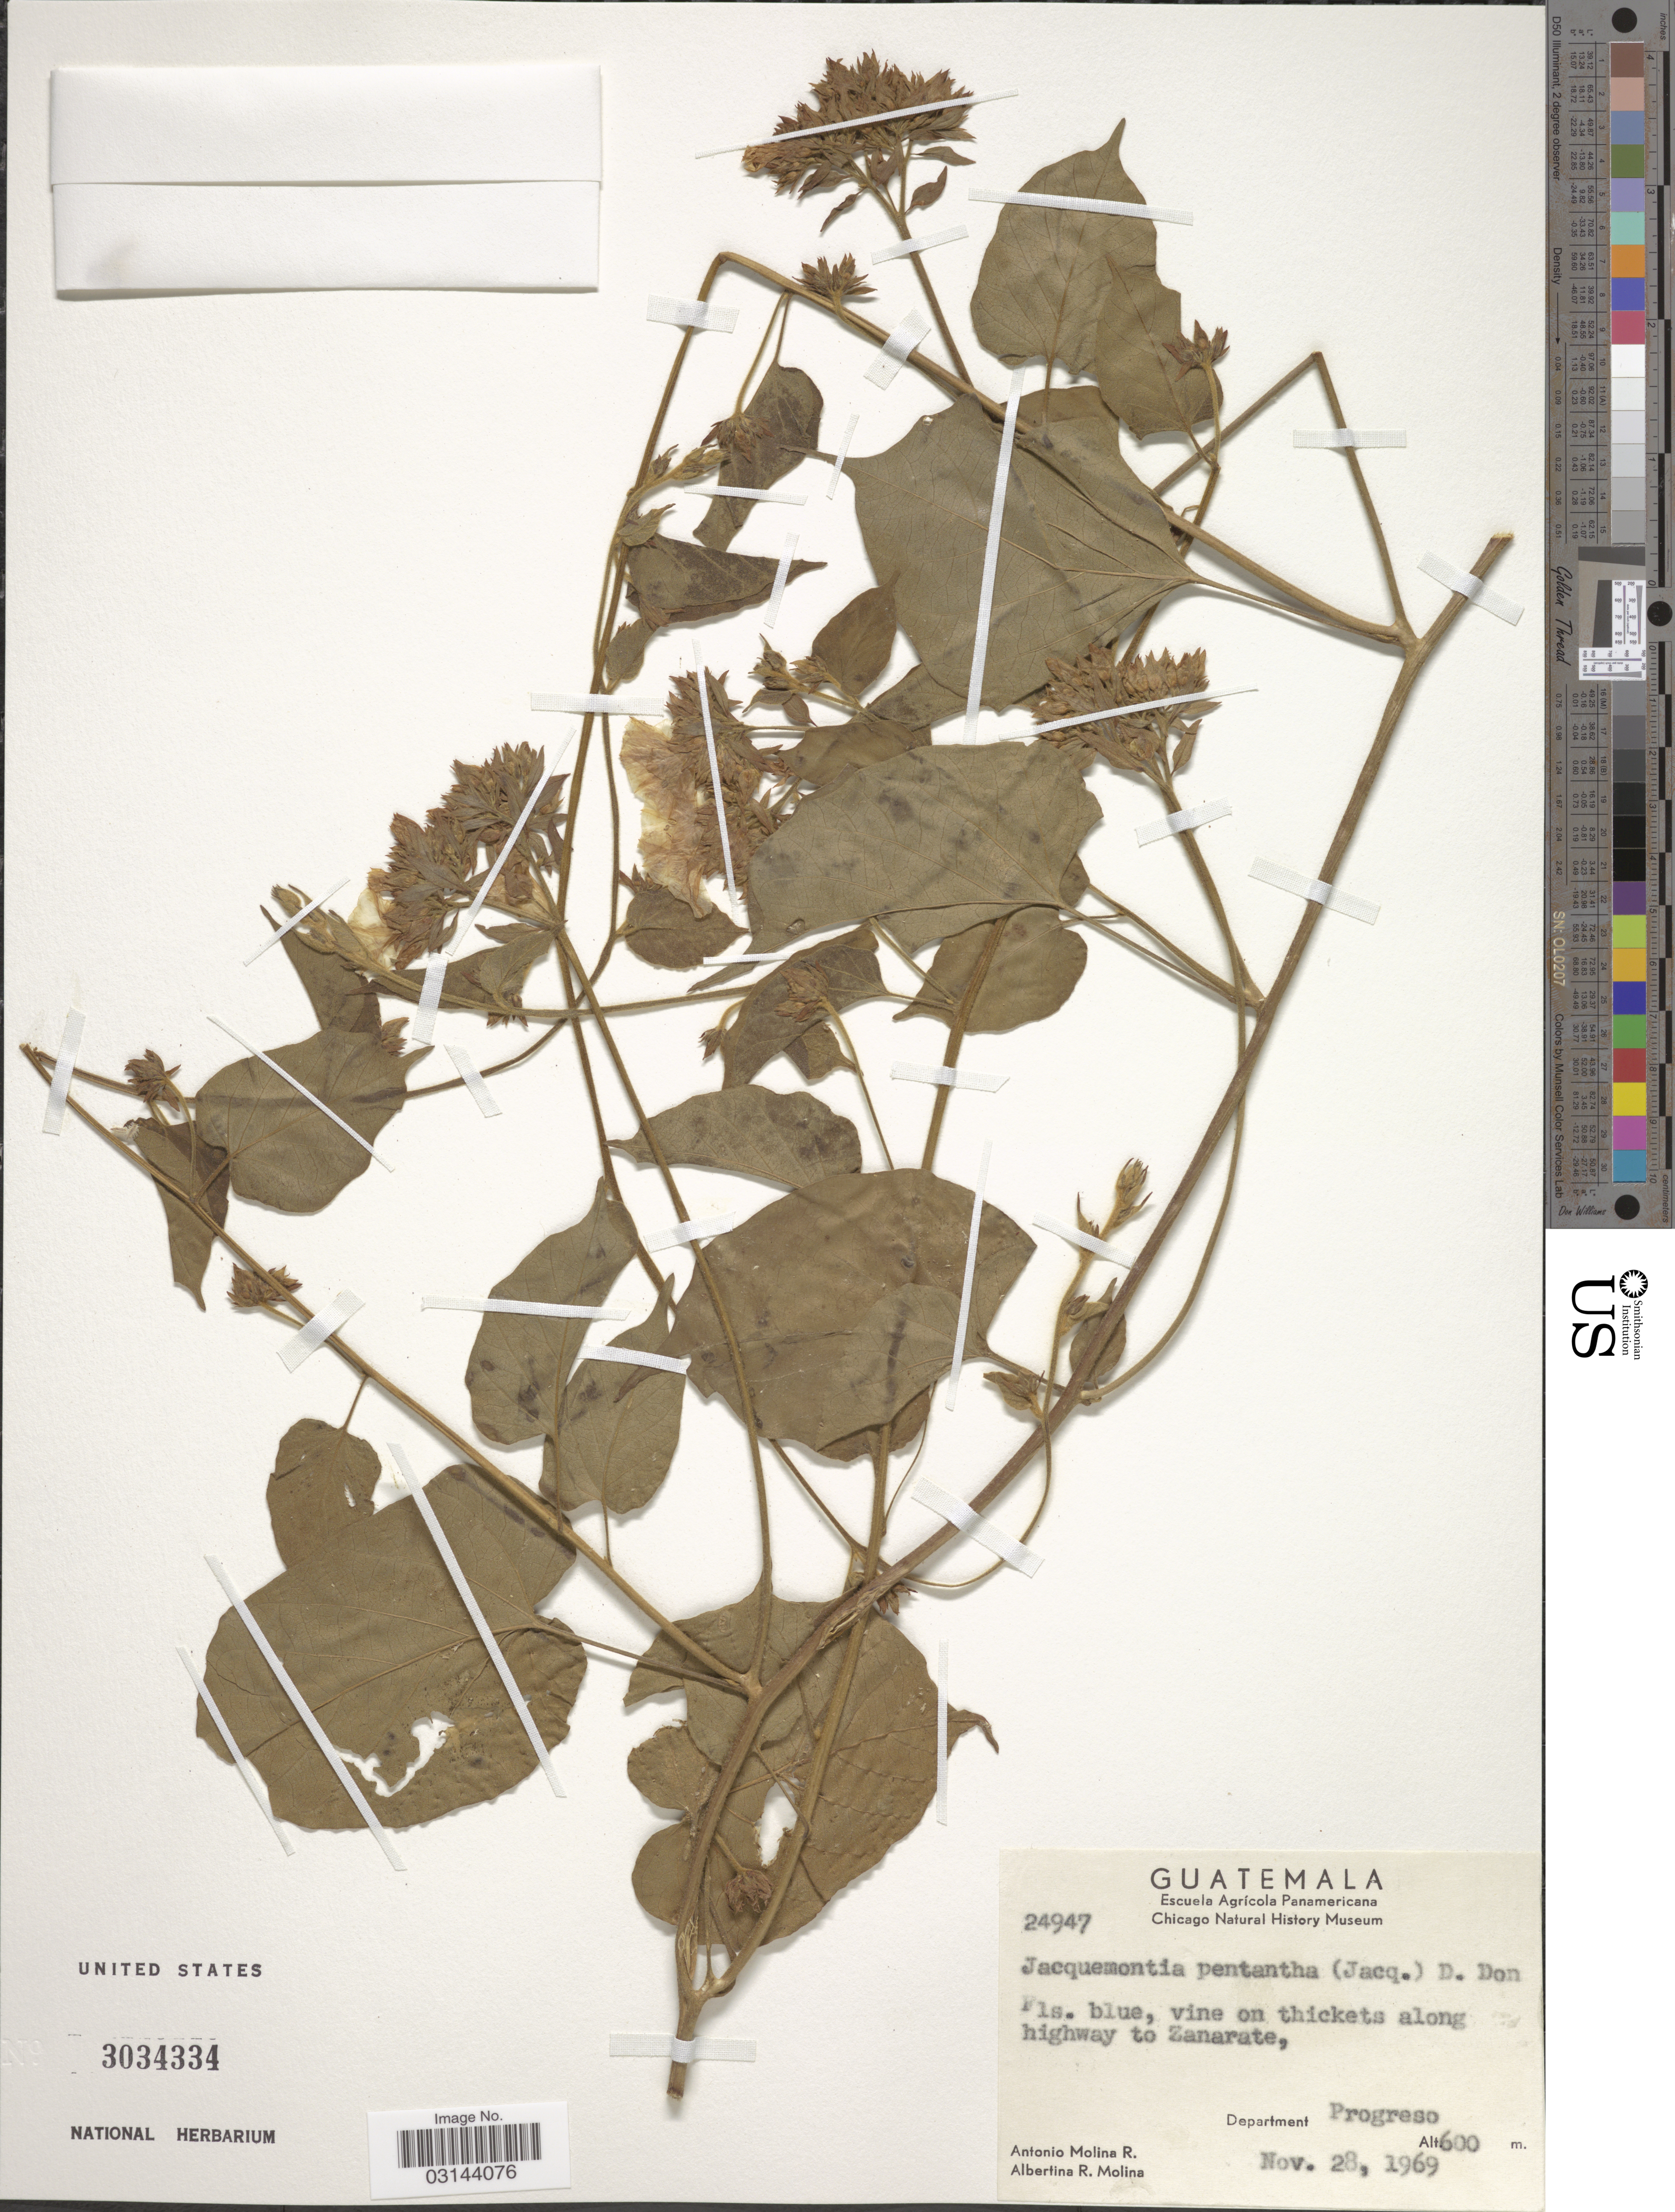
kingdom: Plantae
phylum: Tracheophyta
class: Magnoliopsida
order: Solanales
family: Convolvulaceae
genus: Jacquemontia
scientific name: Jacquemontia pentanthos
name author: (Jacq.) G. Don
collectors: A. Molina R. & A. R. Molina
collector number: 24947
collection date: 1969-11-28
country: Guatemala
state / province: El Progreso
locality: Vine on thickets along highway to Zanarate, Department Progreso.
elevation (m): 600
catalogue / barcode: US 3034334